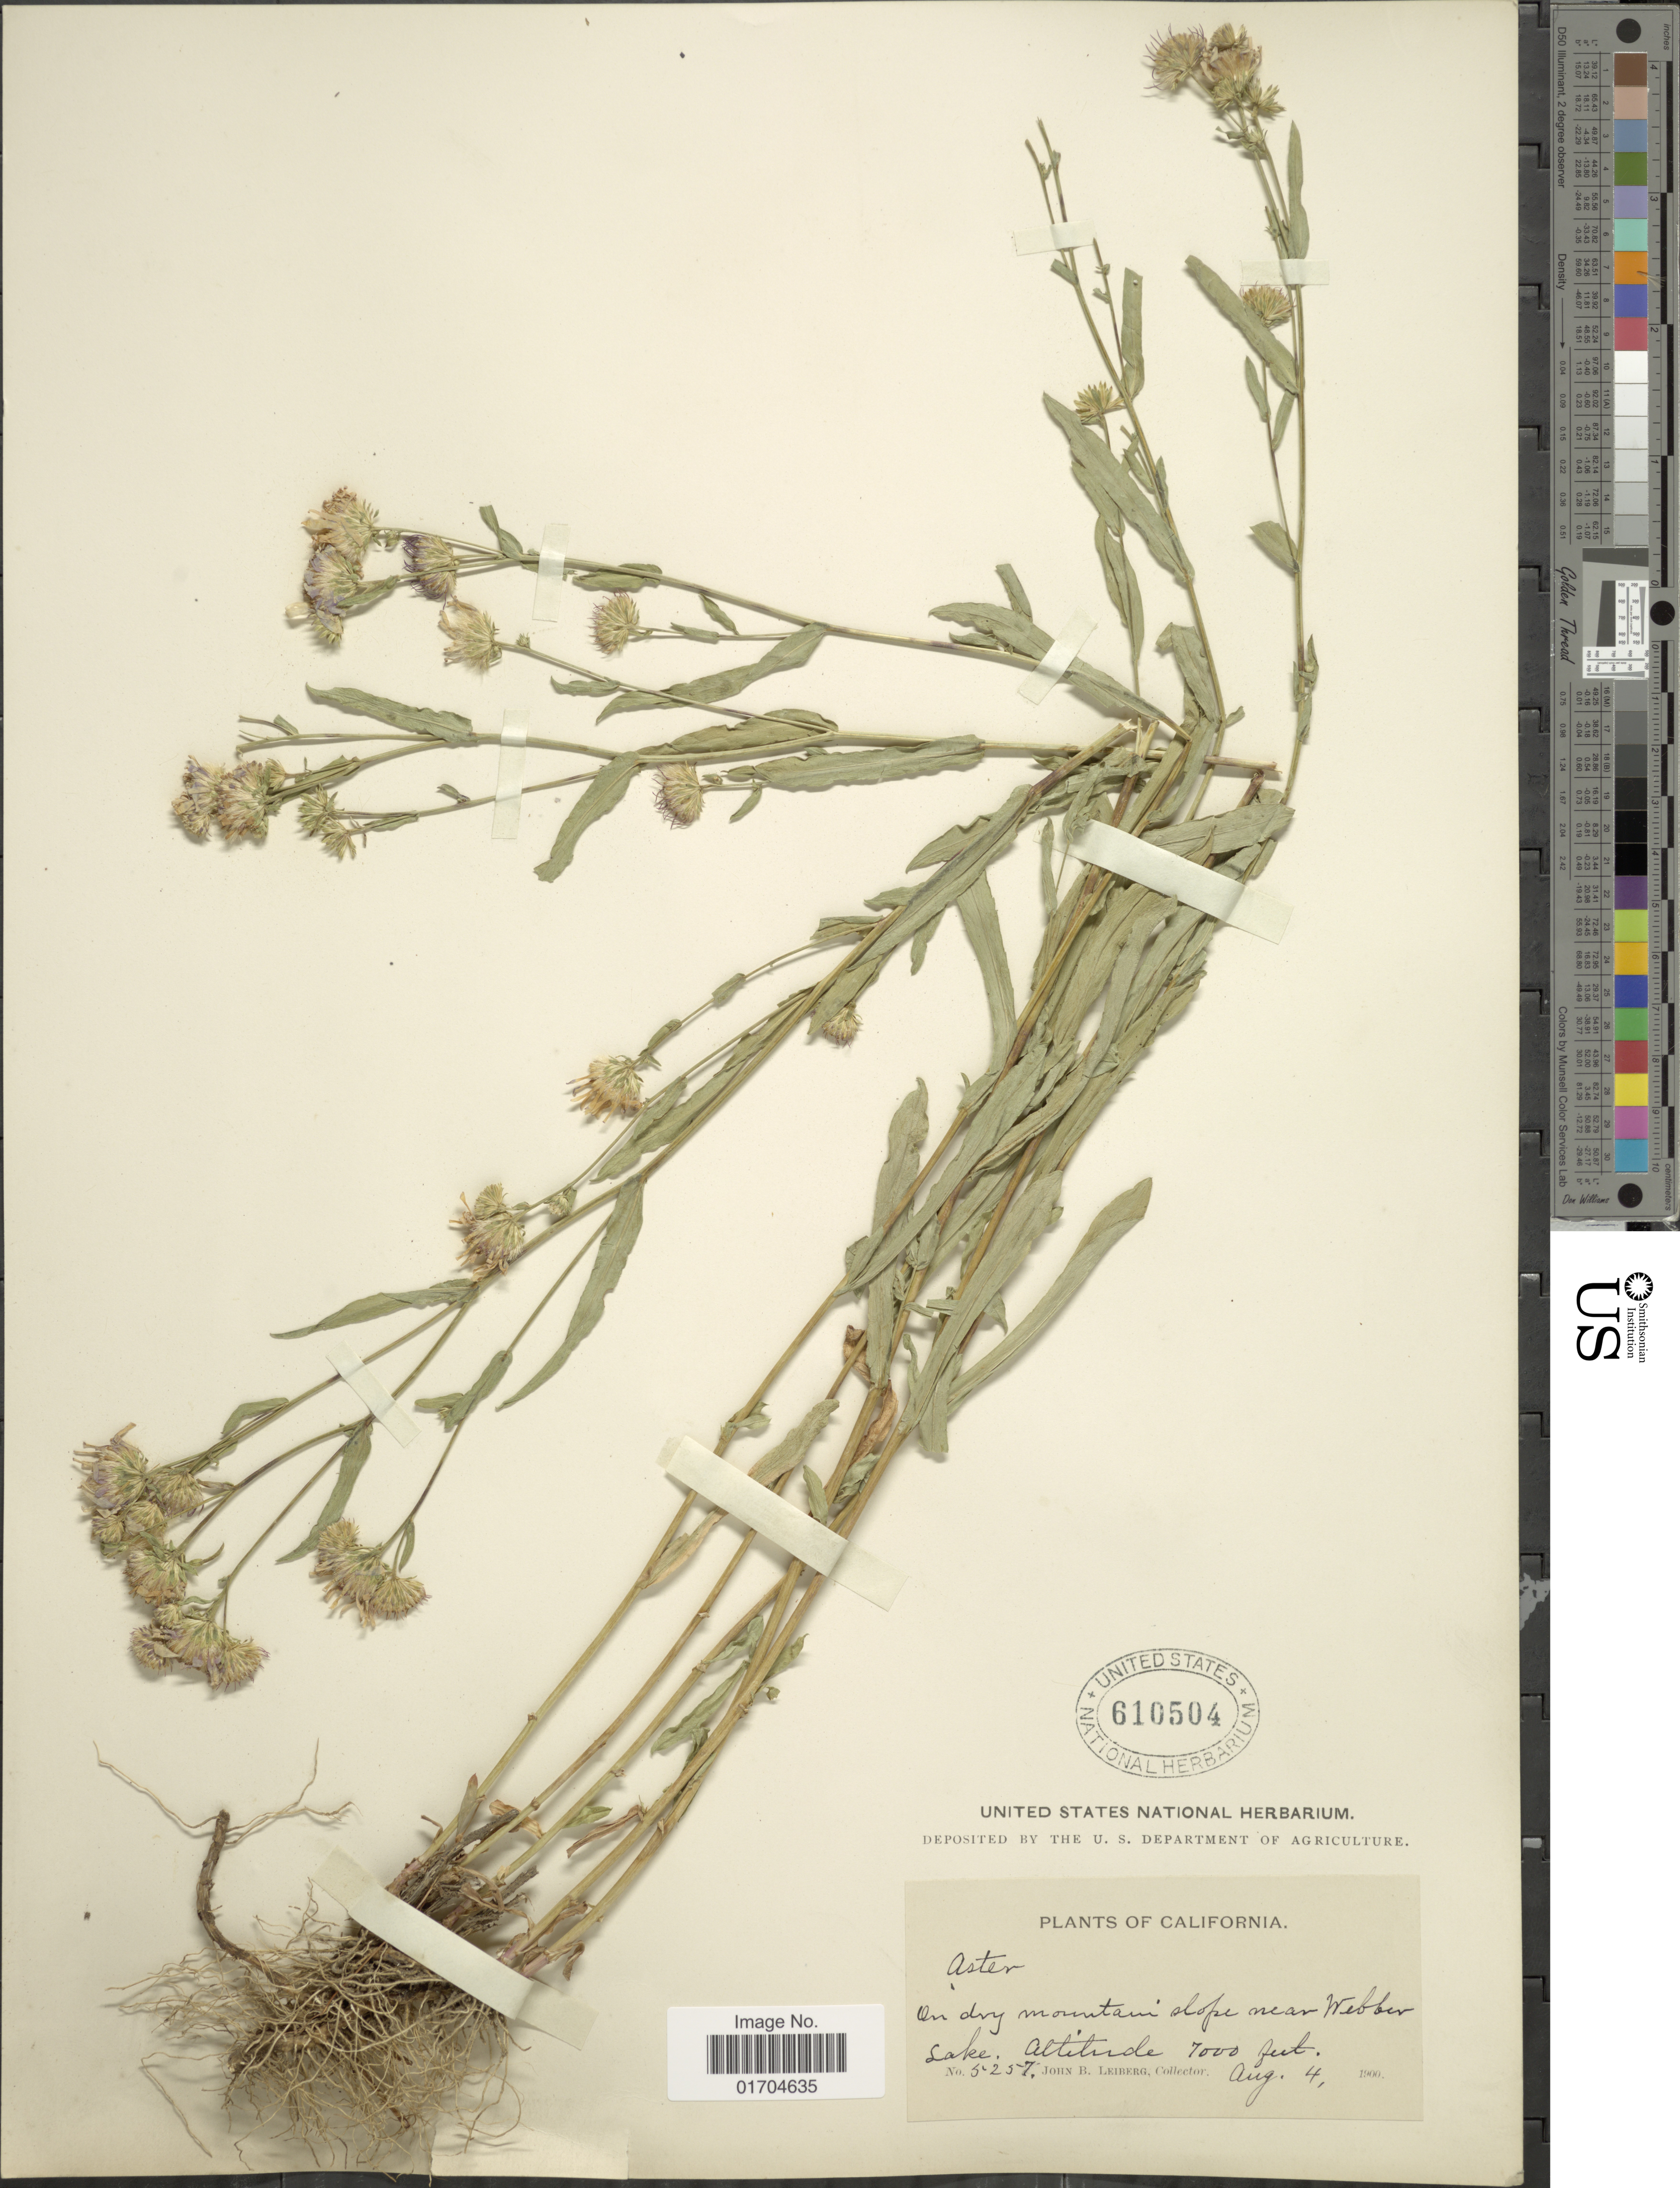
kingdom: Plantae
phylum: Tracheophyta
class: Magnoliopsida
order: Asterales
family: Asteraceae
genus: Symphyotrichum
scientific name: Symphyotrichum sp.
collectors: J. B. Leiberg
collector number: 5257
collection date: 1900-08-04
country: United States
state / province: California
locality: On dry mountain slope near Webber Lake.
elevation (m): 2134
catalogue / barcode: US 610504